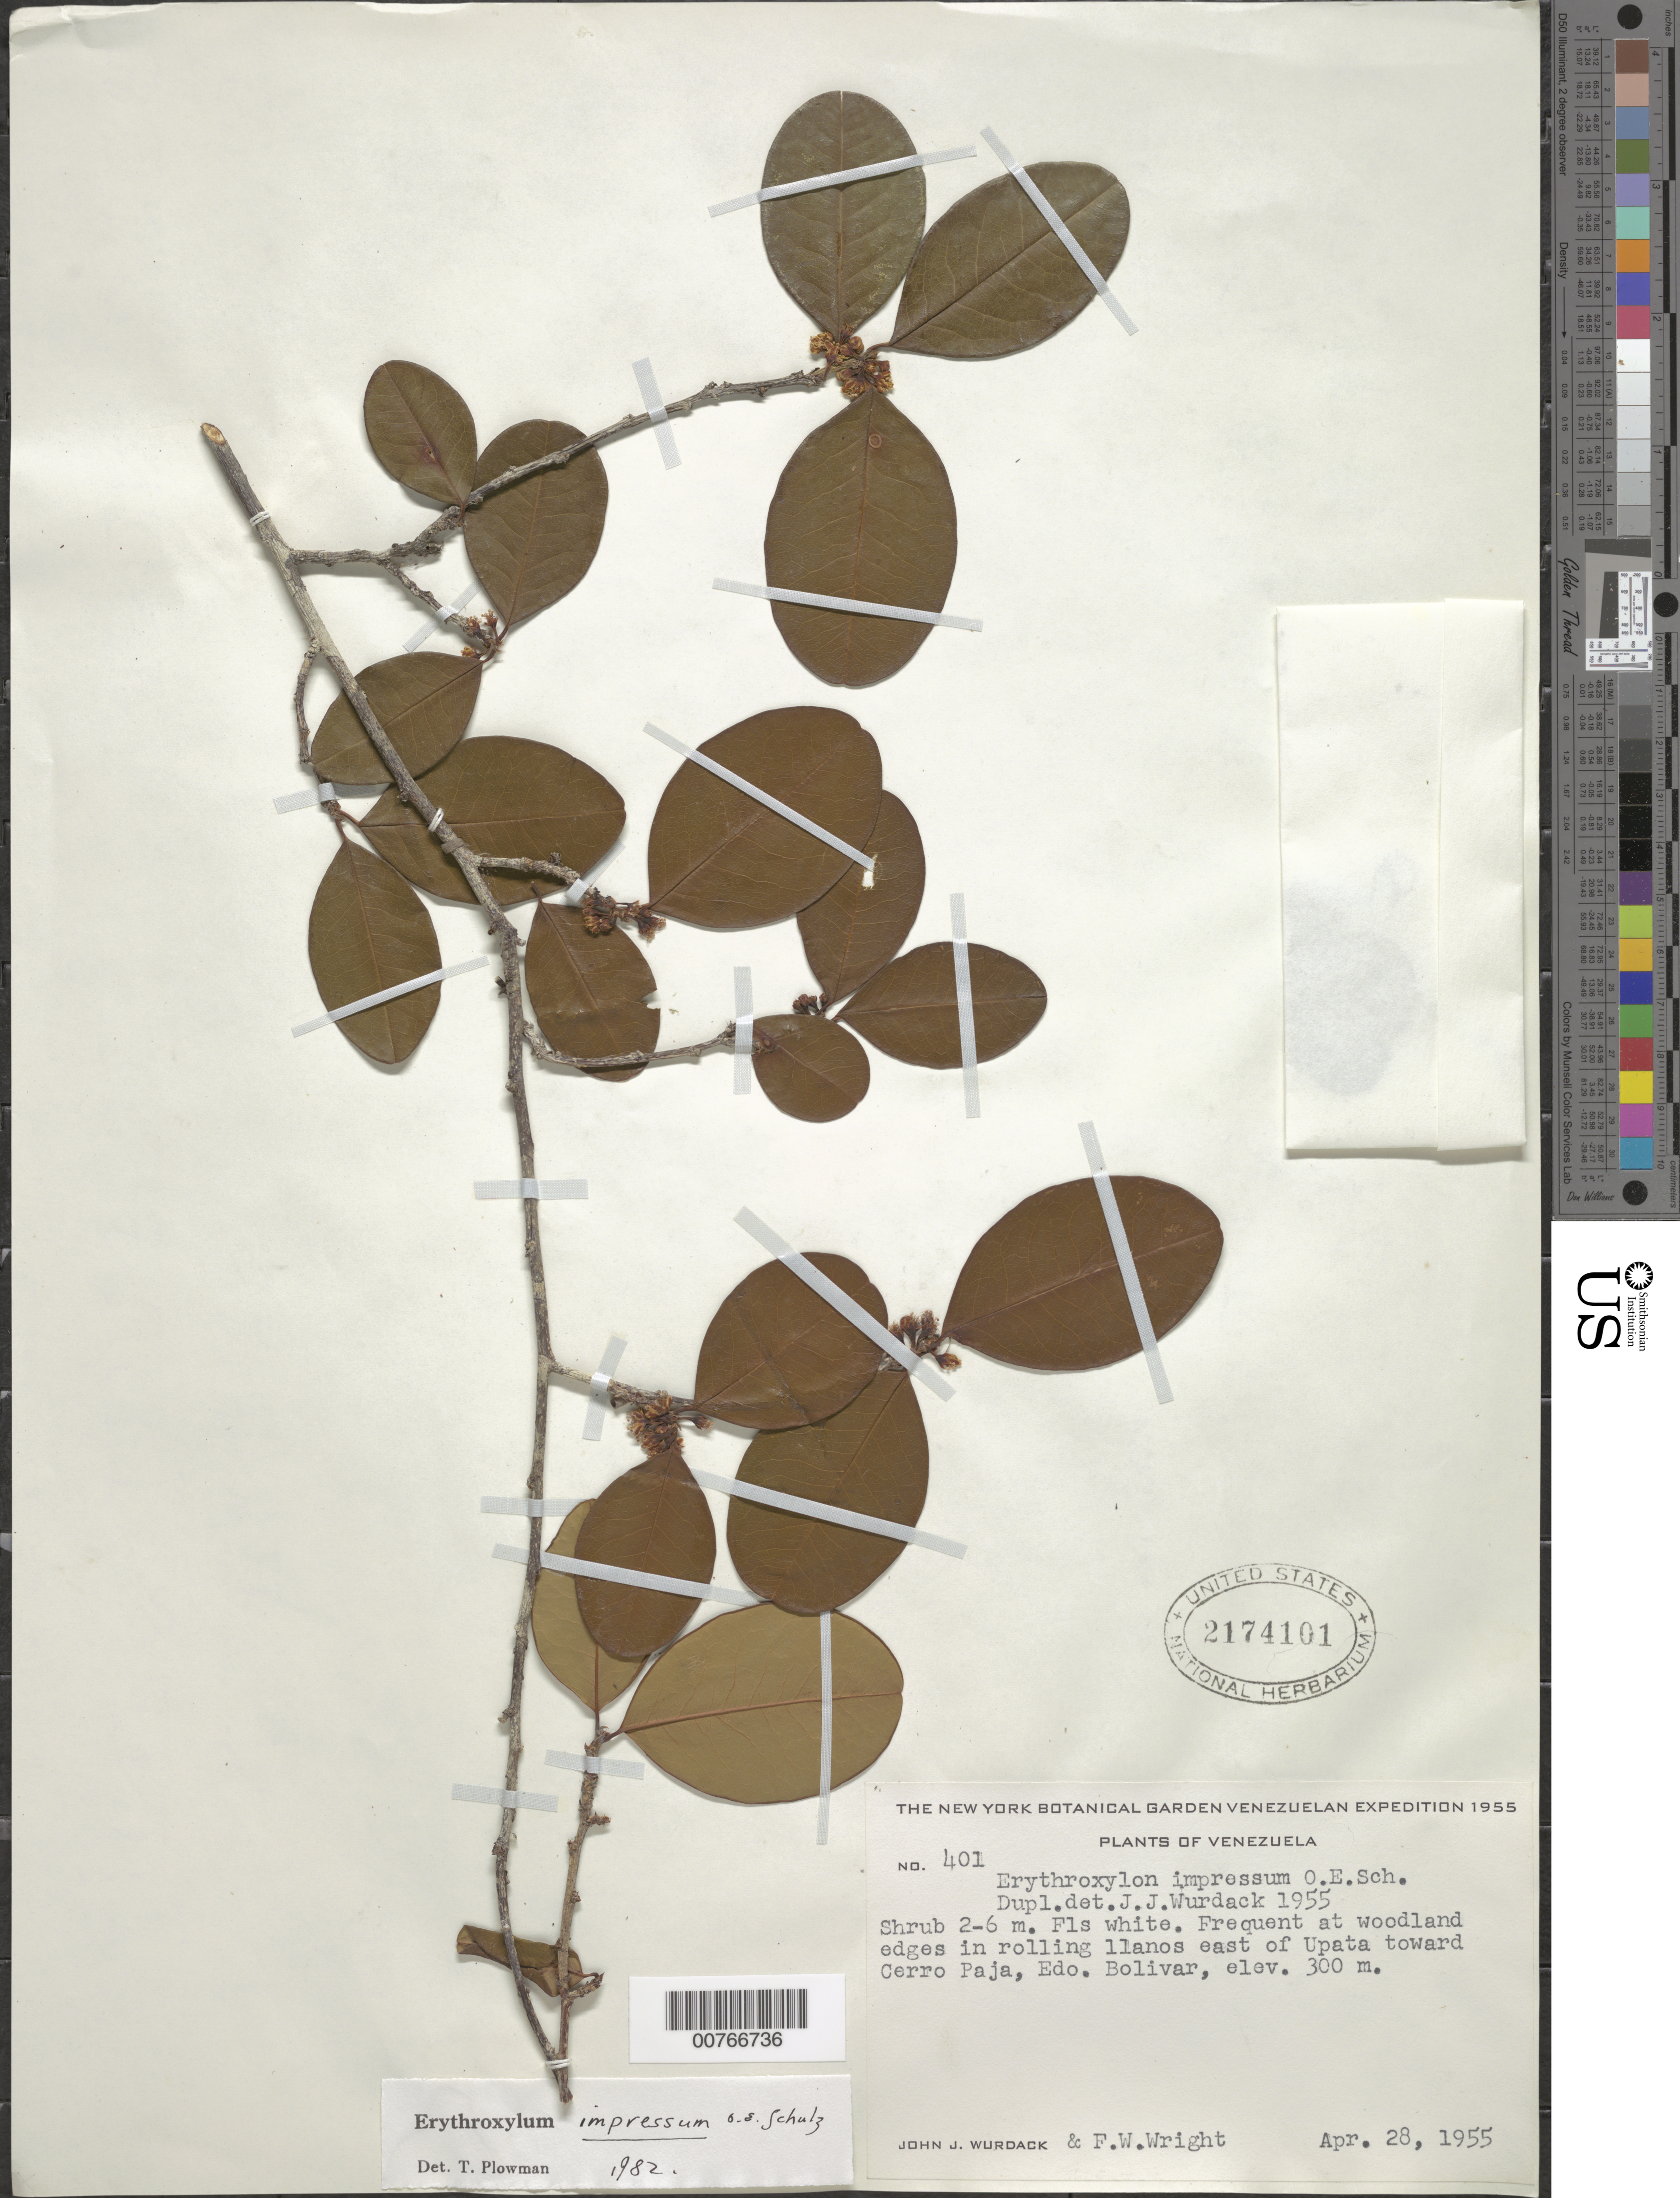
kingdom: Plantae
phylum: Tracheophyta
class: Magnoliopsida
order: Malpighiales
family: Erythroxylaceae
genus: Erythroxylum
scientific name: Erythroxylum impressum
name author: O.E. Schulz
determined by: Plowman, Timothy C.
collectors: J. J. Wurdack & F. W. Wright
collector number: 401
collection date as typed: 28-Apr-55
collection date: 1955-04-28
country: Venezuela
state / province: Bolívar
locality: Upata, E of, toward Cerro Paja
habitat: Woodland edges in rolling llanos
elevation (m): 300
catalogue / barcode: US 2174101